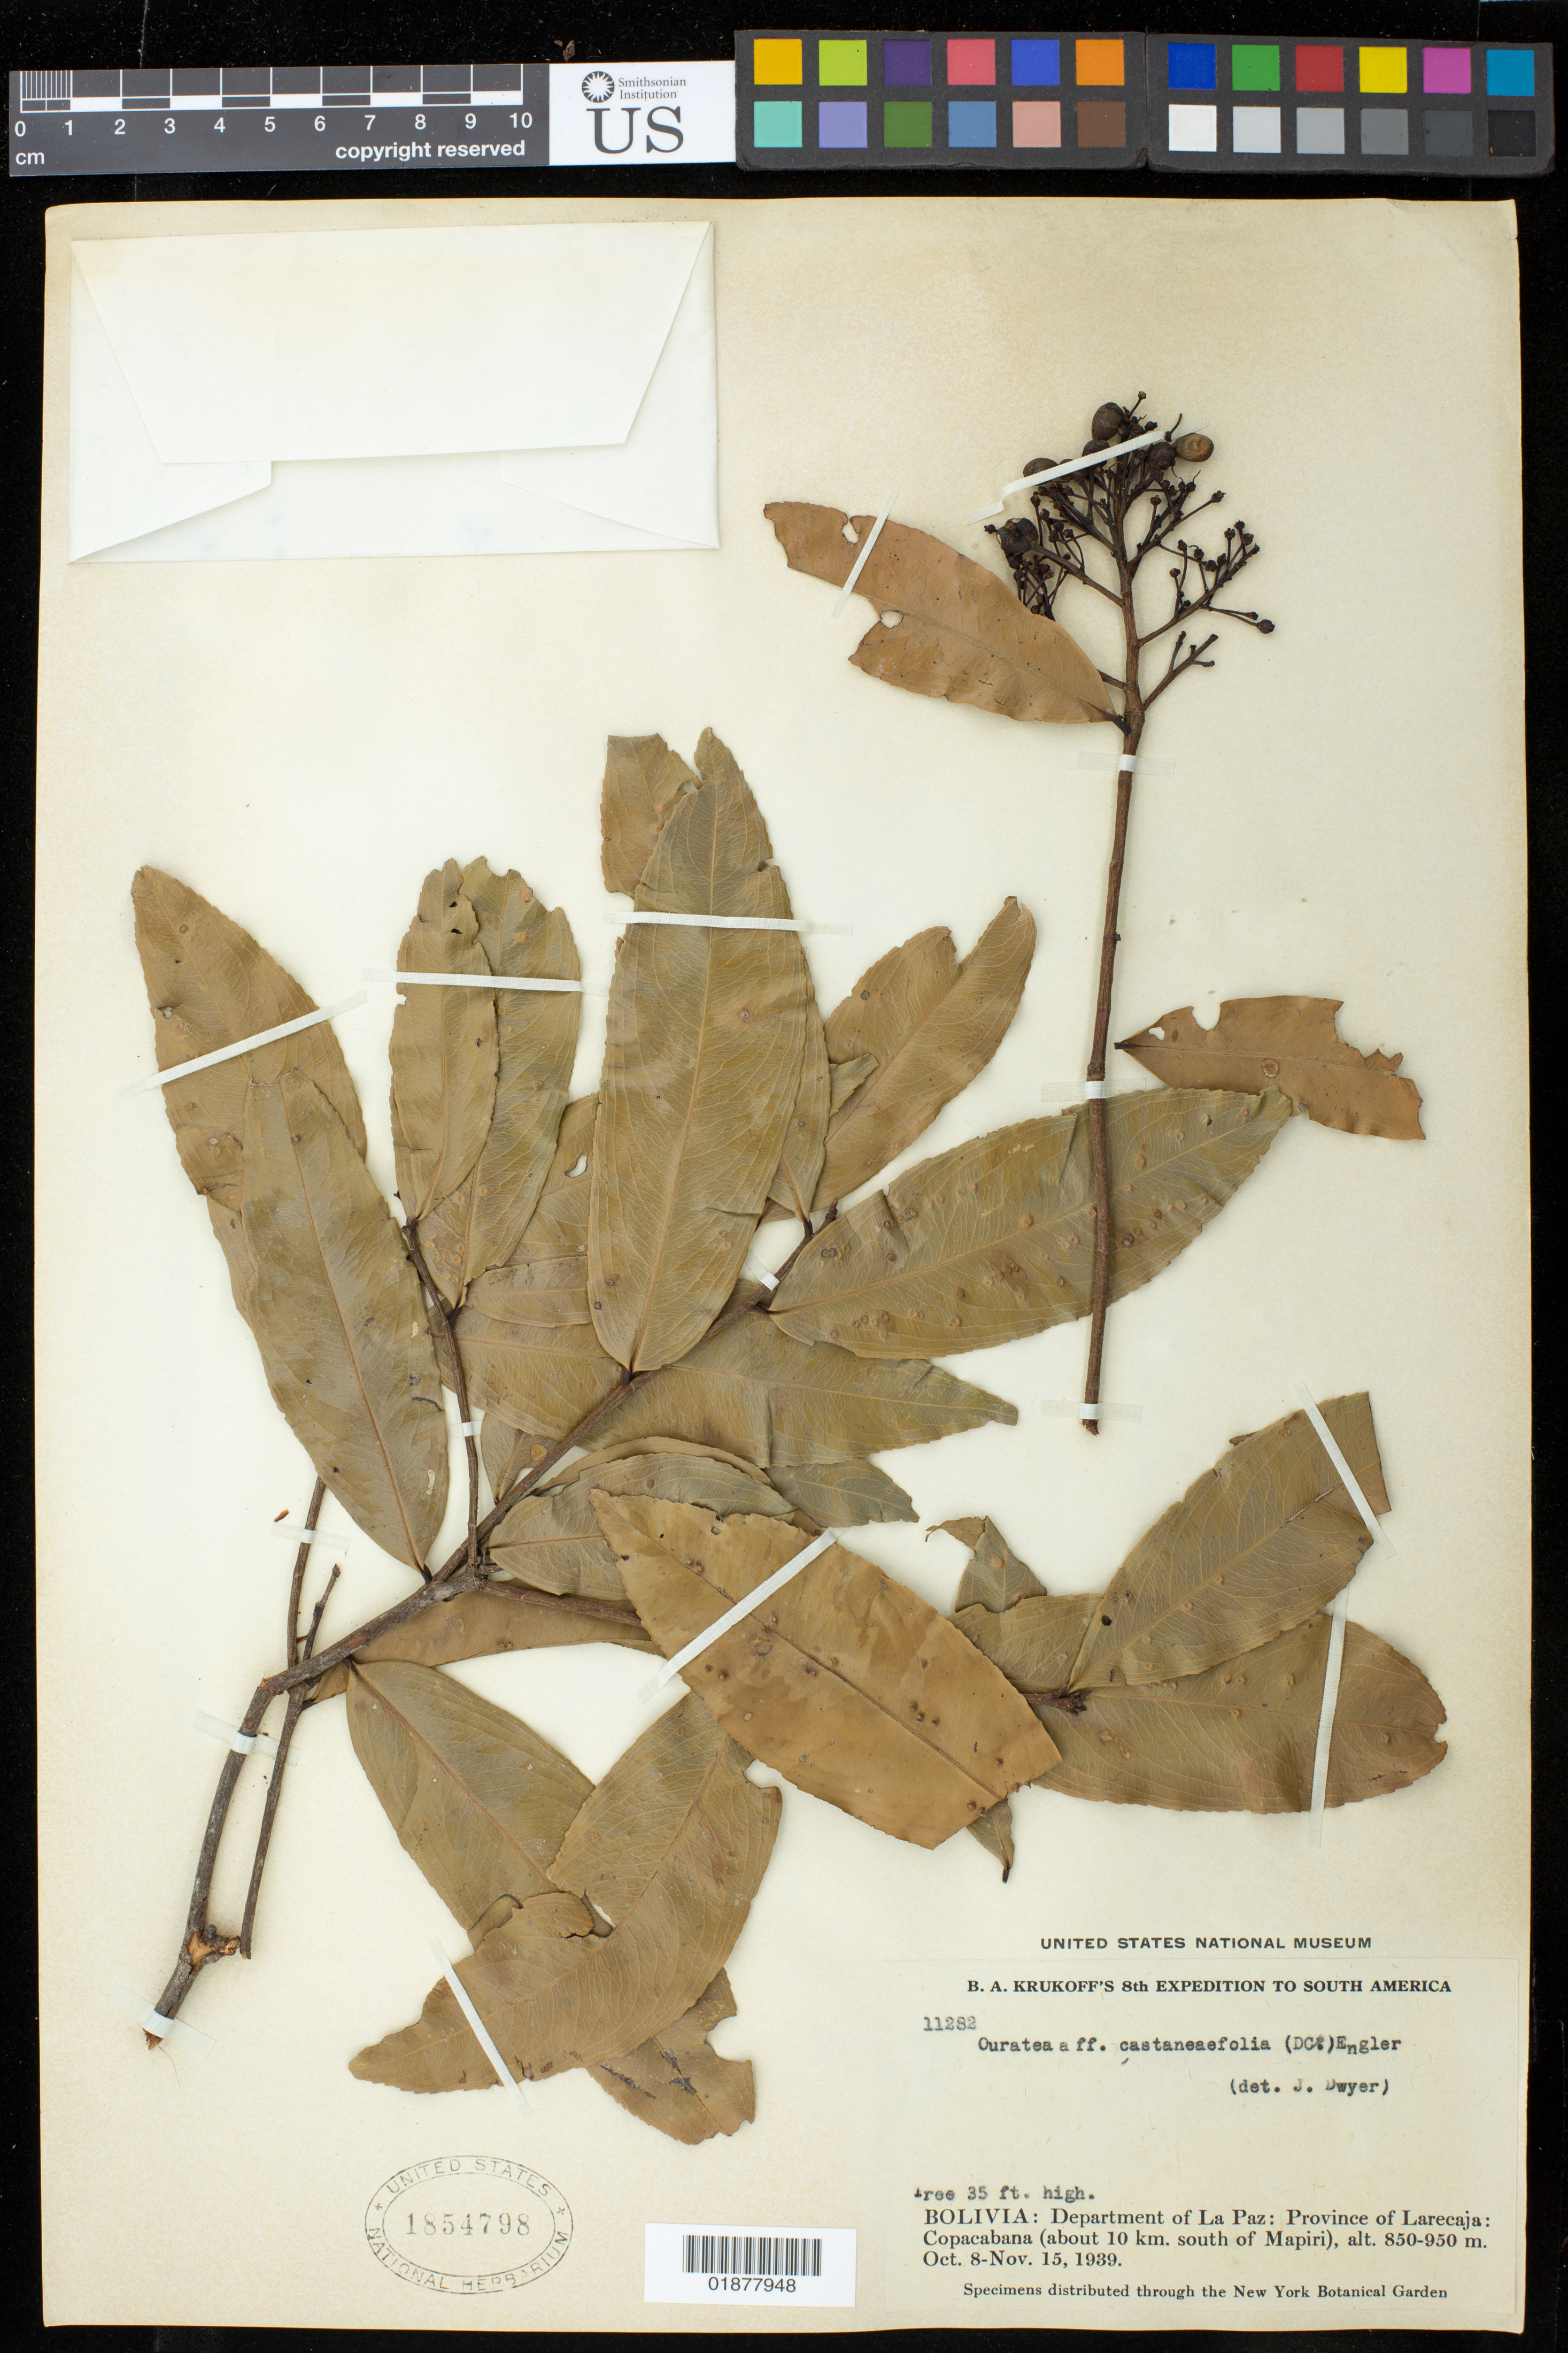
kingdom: Plantae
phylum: Tracheophyta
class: Magnoliopsida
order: Malpighiales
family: Ochnaceae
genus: Ouratea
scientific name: Ouratea castaneifolia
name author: (DC.) Engl.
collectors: B. A. Krukoff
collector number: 11282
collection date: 1939-11-15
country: Bolivia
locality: Province of Larecaja: Copacabana (about 10km south of Mapiri)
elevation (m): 850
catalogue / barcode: US 1854798